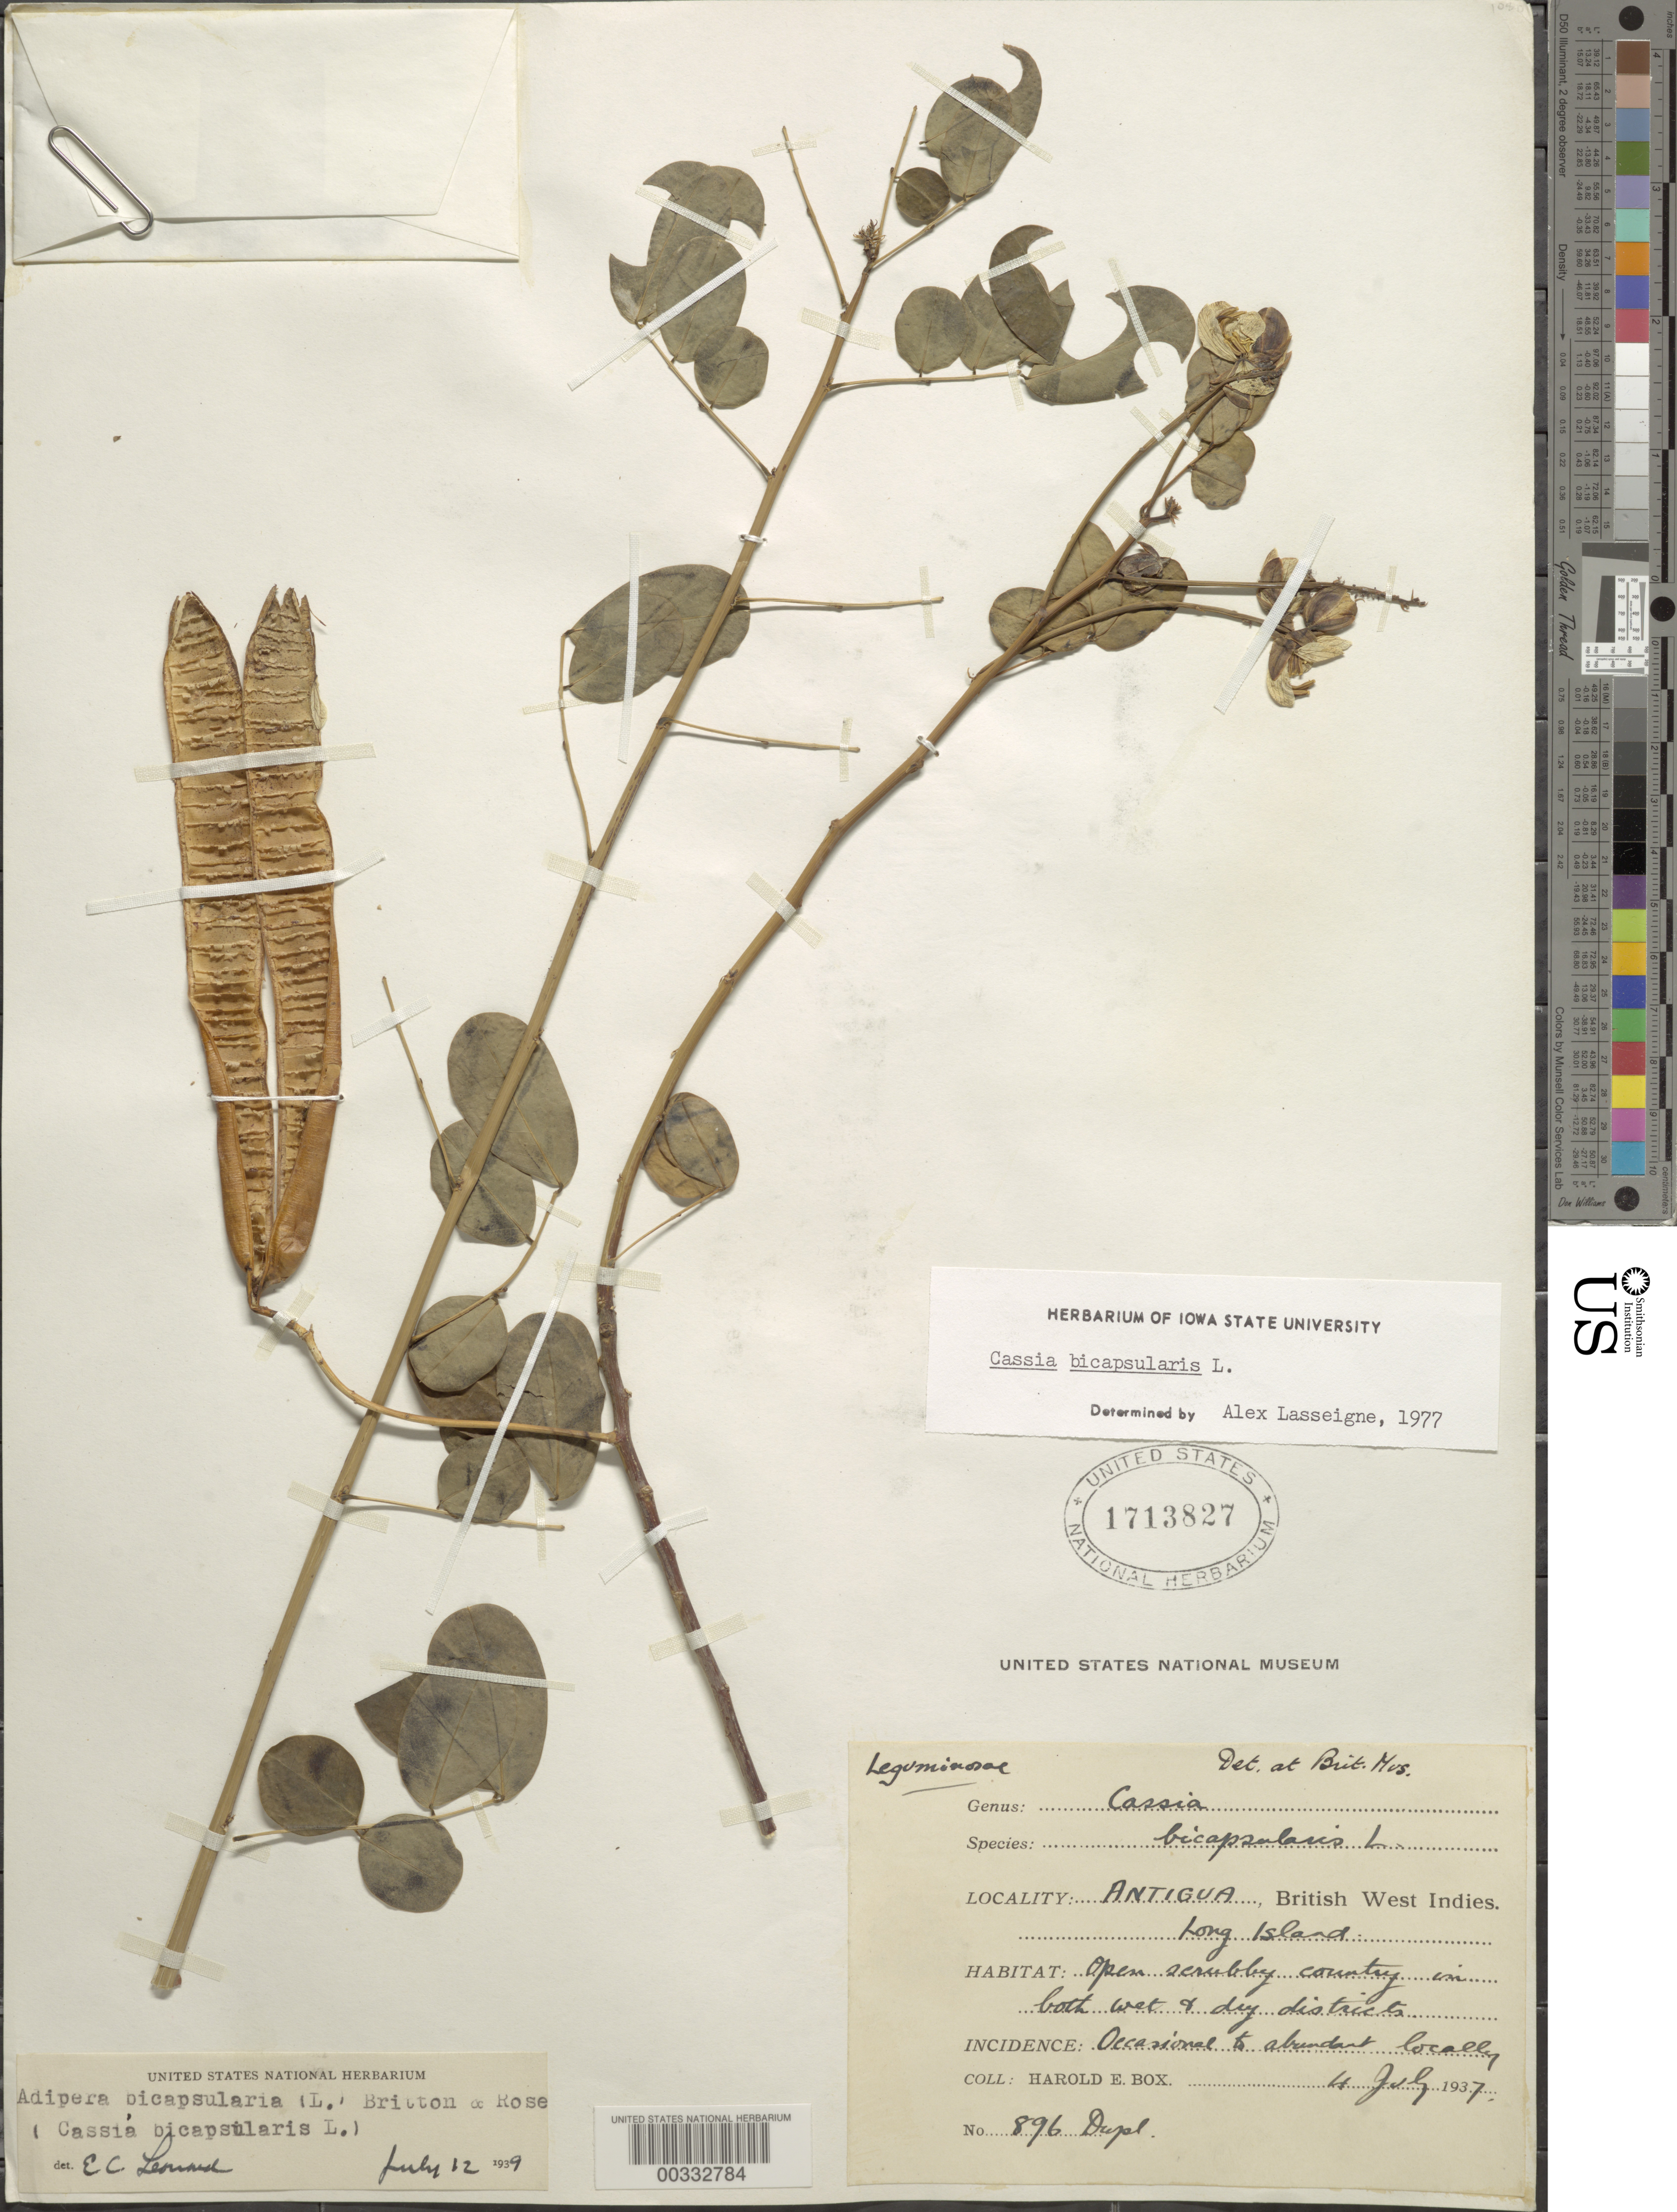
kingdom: Plantae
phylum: Tracheophyta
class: Magnoliopsida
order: Fabales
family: Fabaceae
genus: Senna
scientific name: Senna bicapsularis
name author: (L.) Roxb.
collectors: H. E. Box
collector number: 896 Dupl.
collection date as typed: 04 Jul 1937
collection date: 1937-07-04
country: Antigua and Barbuda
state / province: Saint George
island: Antigua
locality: Long Island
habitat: Open scrubby country in both wet and dry districts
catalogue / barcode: US 1713827